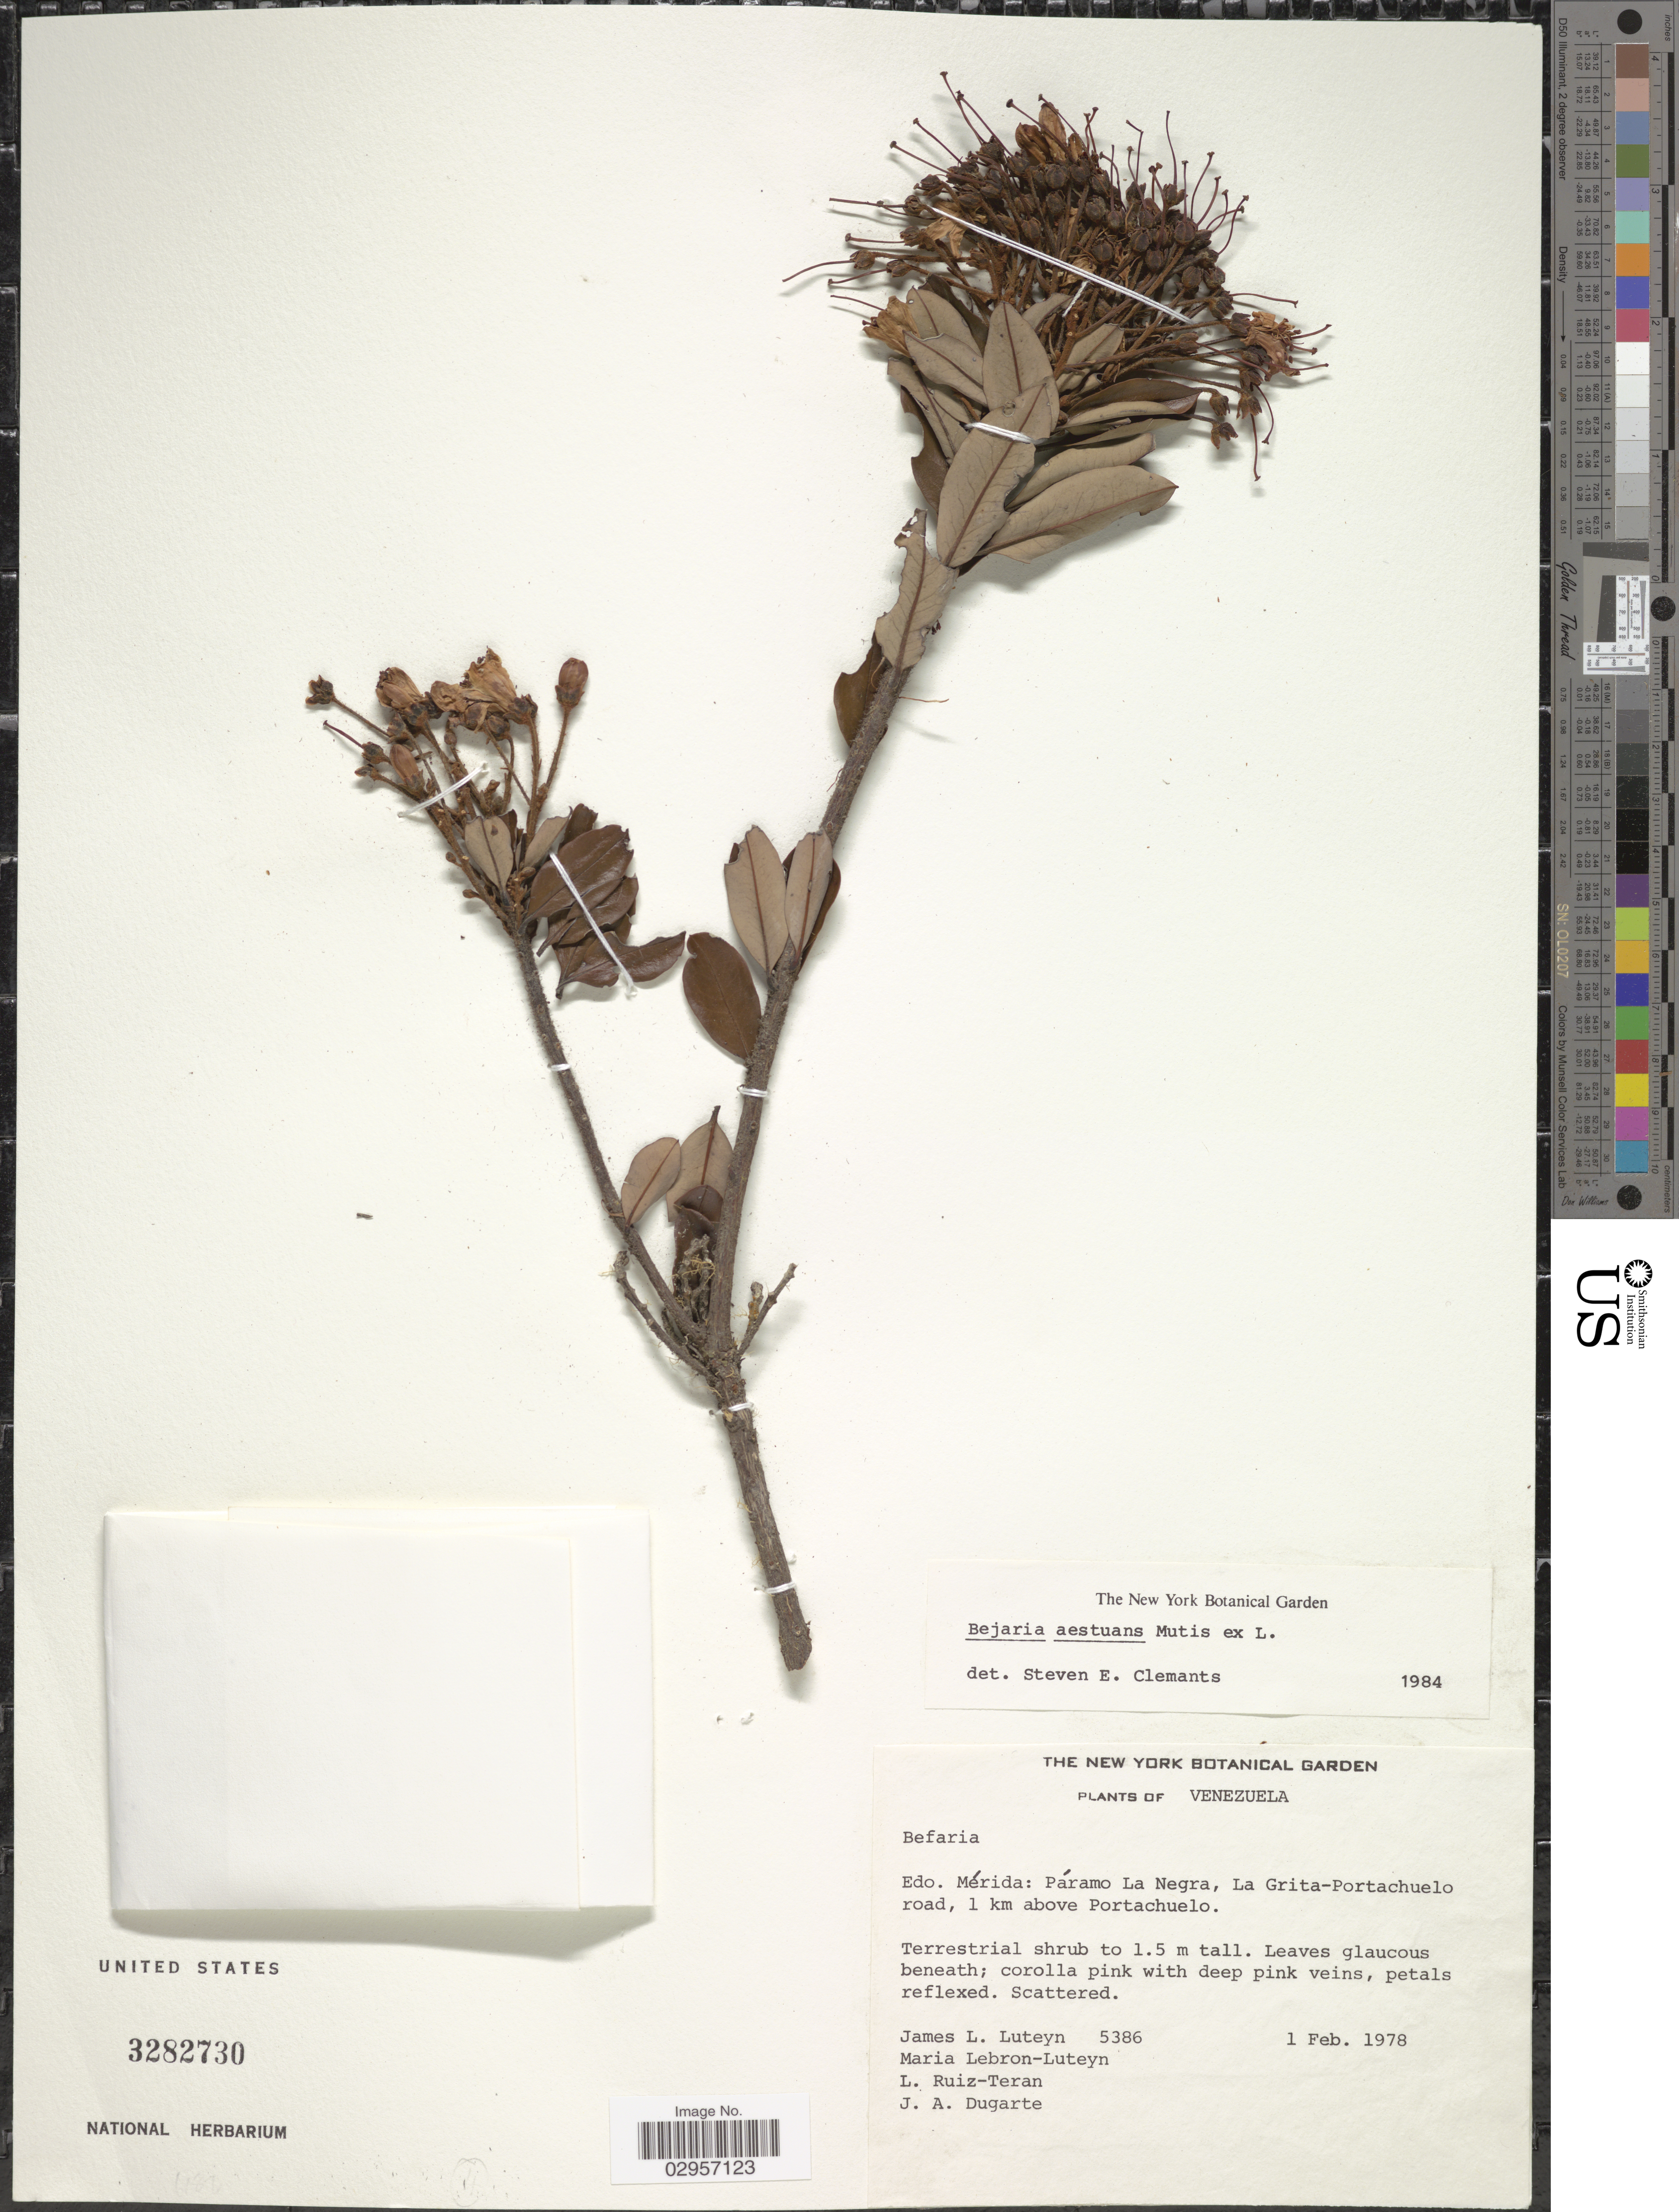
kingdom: Plantae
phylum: Tracheophyta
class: Magnoliopsida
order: Ericales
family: Ericaceae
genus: Befaria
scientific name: Befaria aestuans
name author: Mutis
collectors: J. L. Luteyn, M. L. Lebrón-Luteyn, L. E. Ruíz-Terán & J. Dugarte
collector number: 5386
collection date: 1978-02-01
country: Venezuela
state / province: Mérida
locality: Edo. Mérida: Páramo La Negra, La Grita-Portachuelo road, 1 km above Portachuelo.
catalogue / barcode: US 3282730